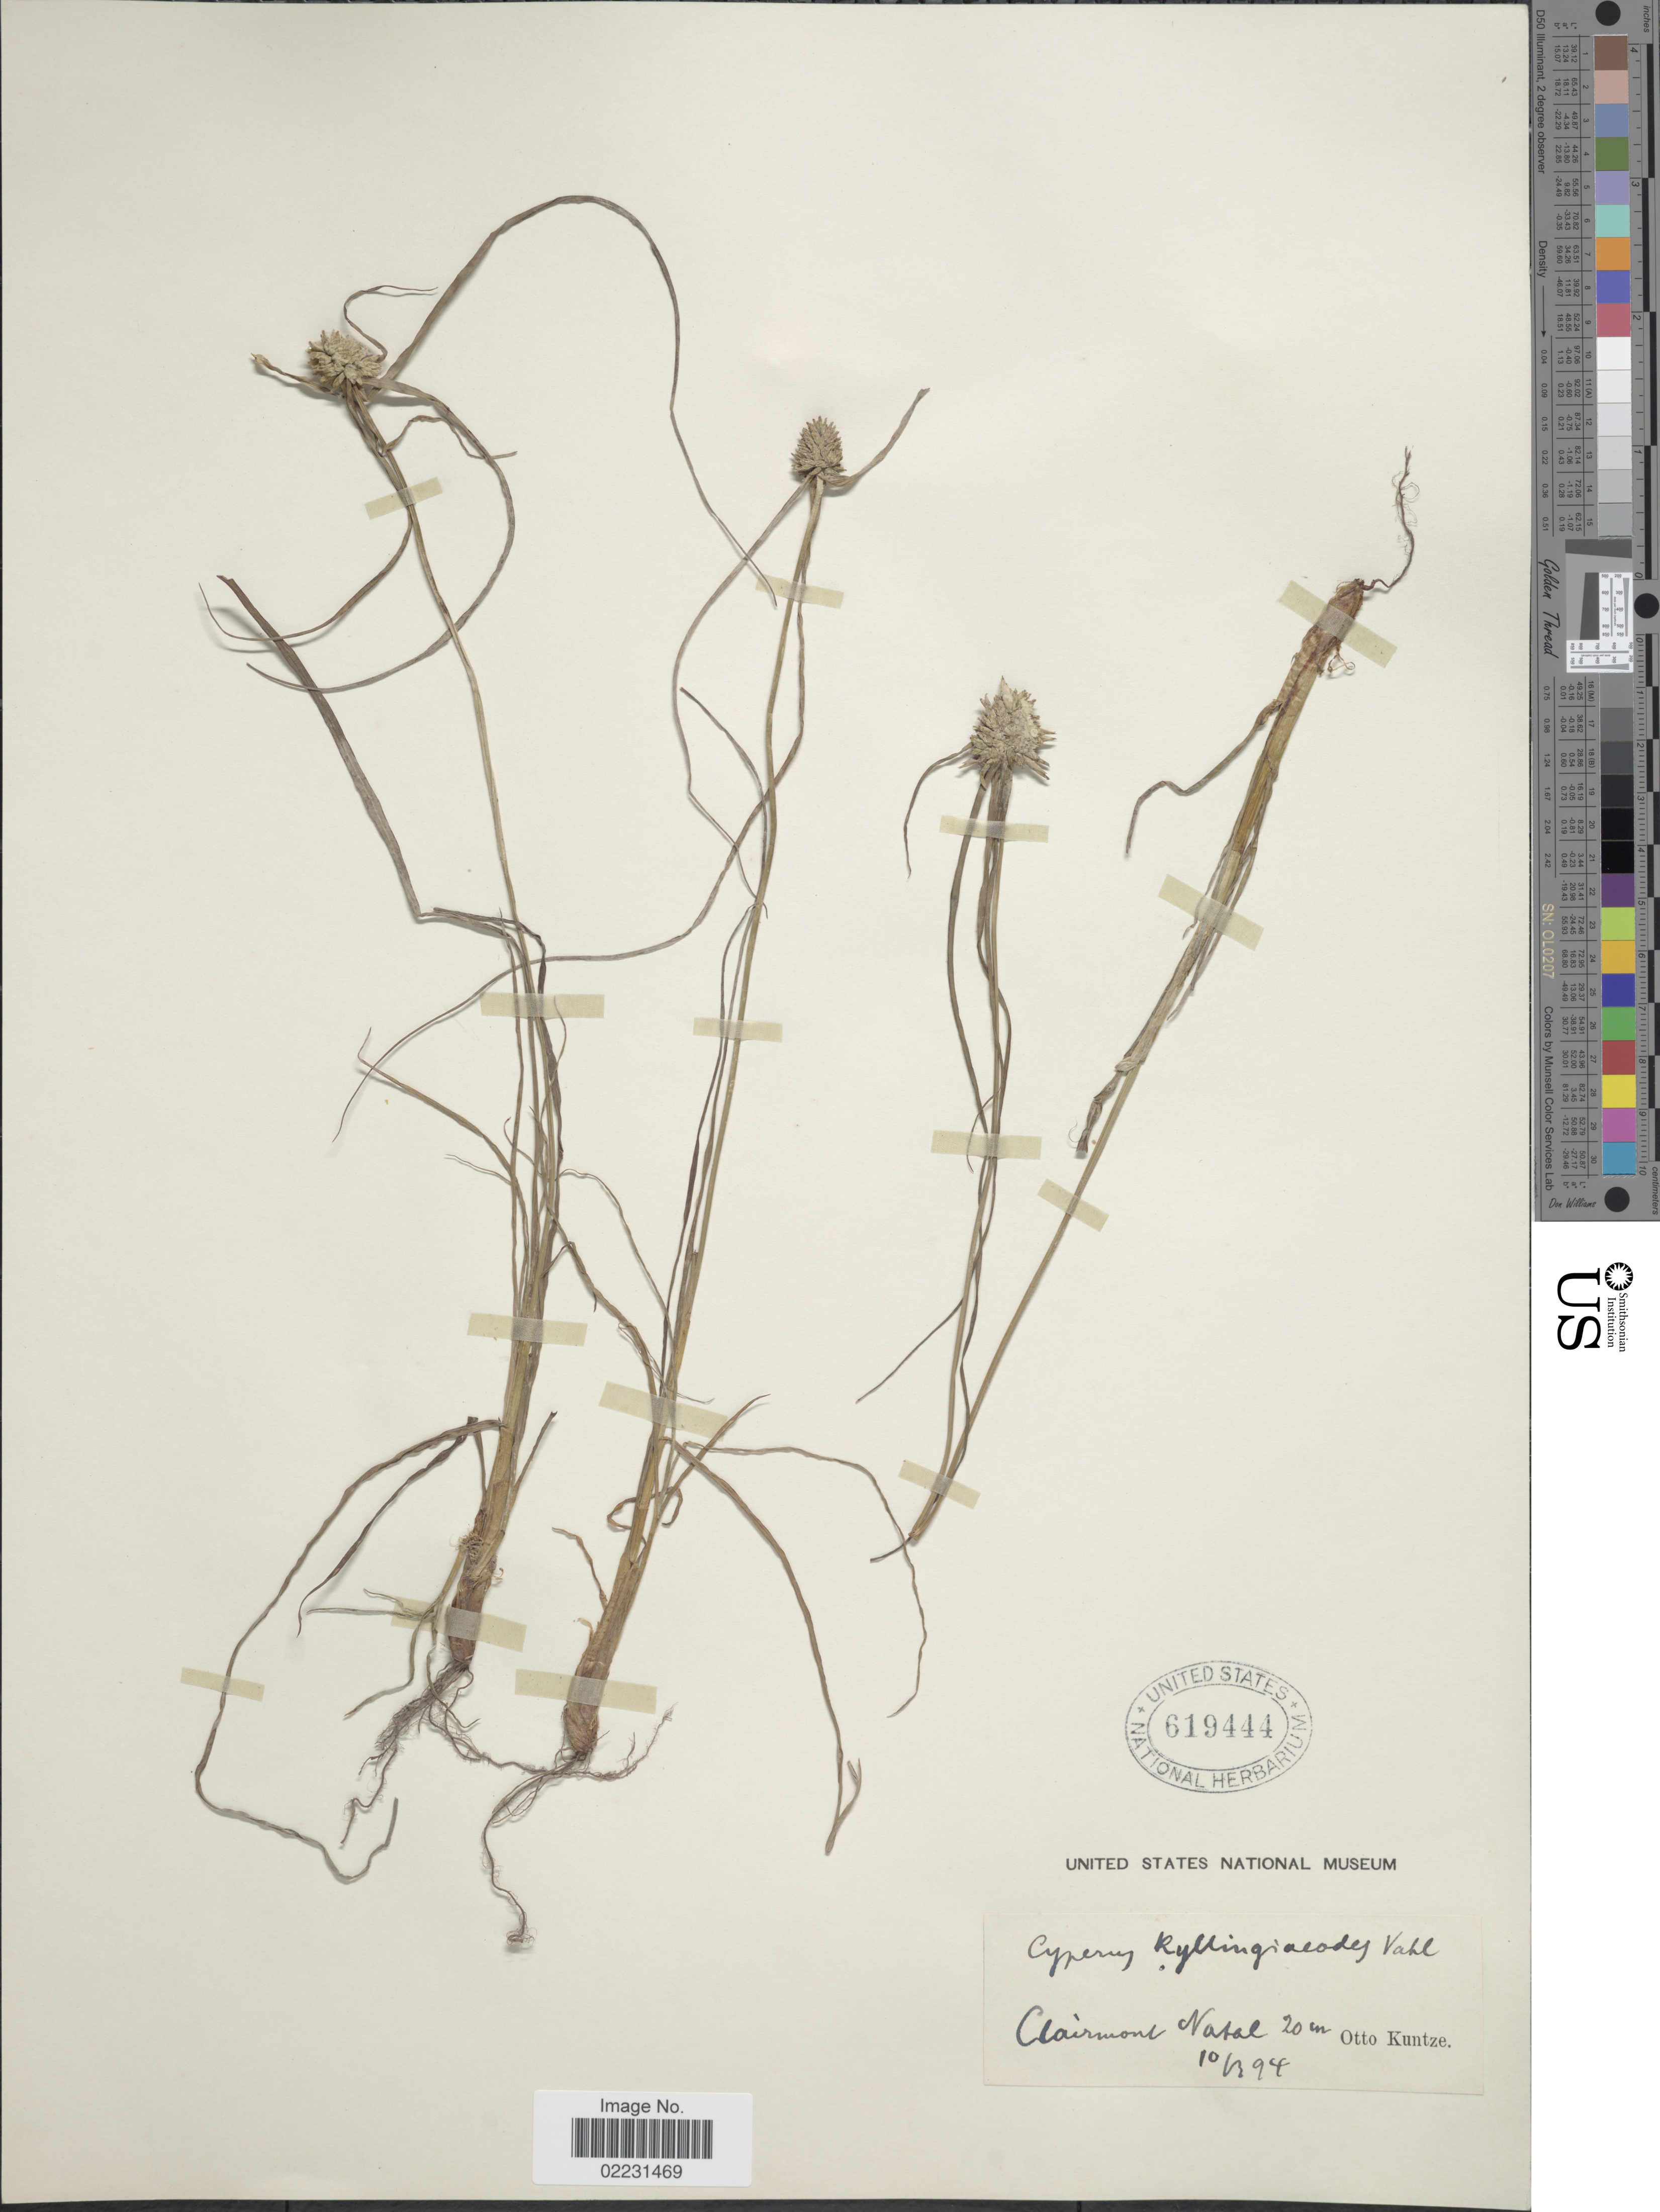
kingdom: Plantae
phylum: Tracheophyta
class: Liliopsida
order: Poales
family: Cyperaceae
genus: Cyperus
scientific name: Cyperus dubius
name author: Rottb.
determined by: Strong, Mark T., (BOT), Smithsonian Institution - National Museum of Natural History (UNITED STATES)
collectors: C.E.O. Kuntze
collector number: s.n .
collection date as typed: Transcribed d/m/y: 10/3/92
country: South Africa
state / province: KwaZulu-Natal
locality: Clairmont, Natal.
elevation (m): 20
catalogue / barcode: US 619444